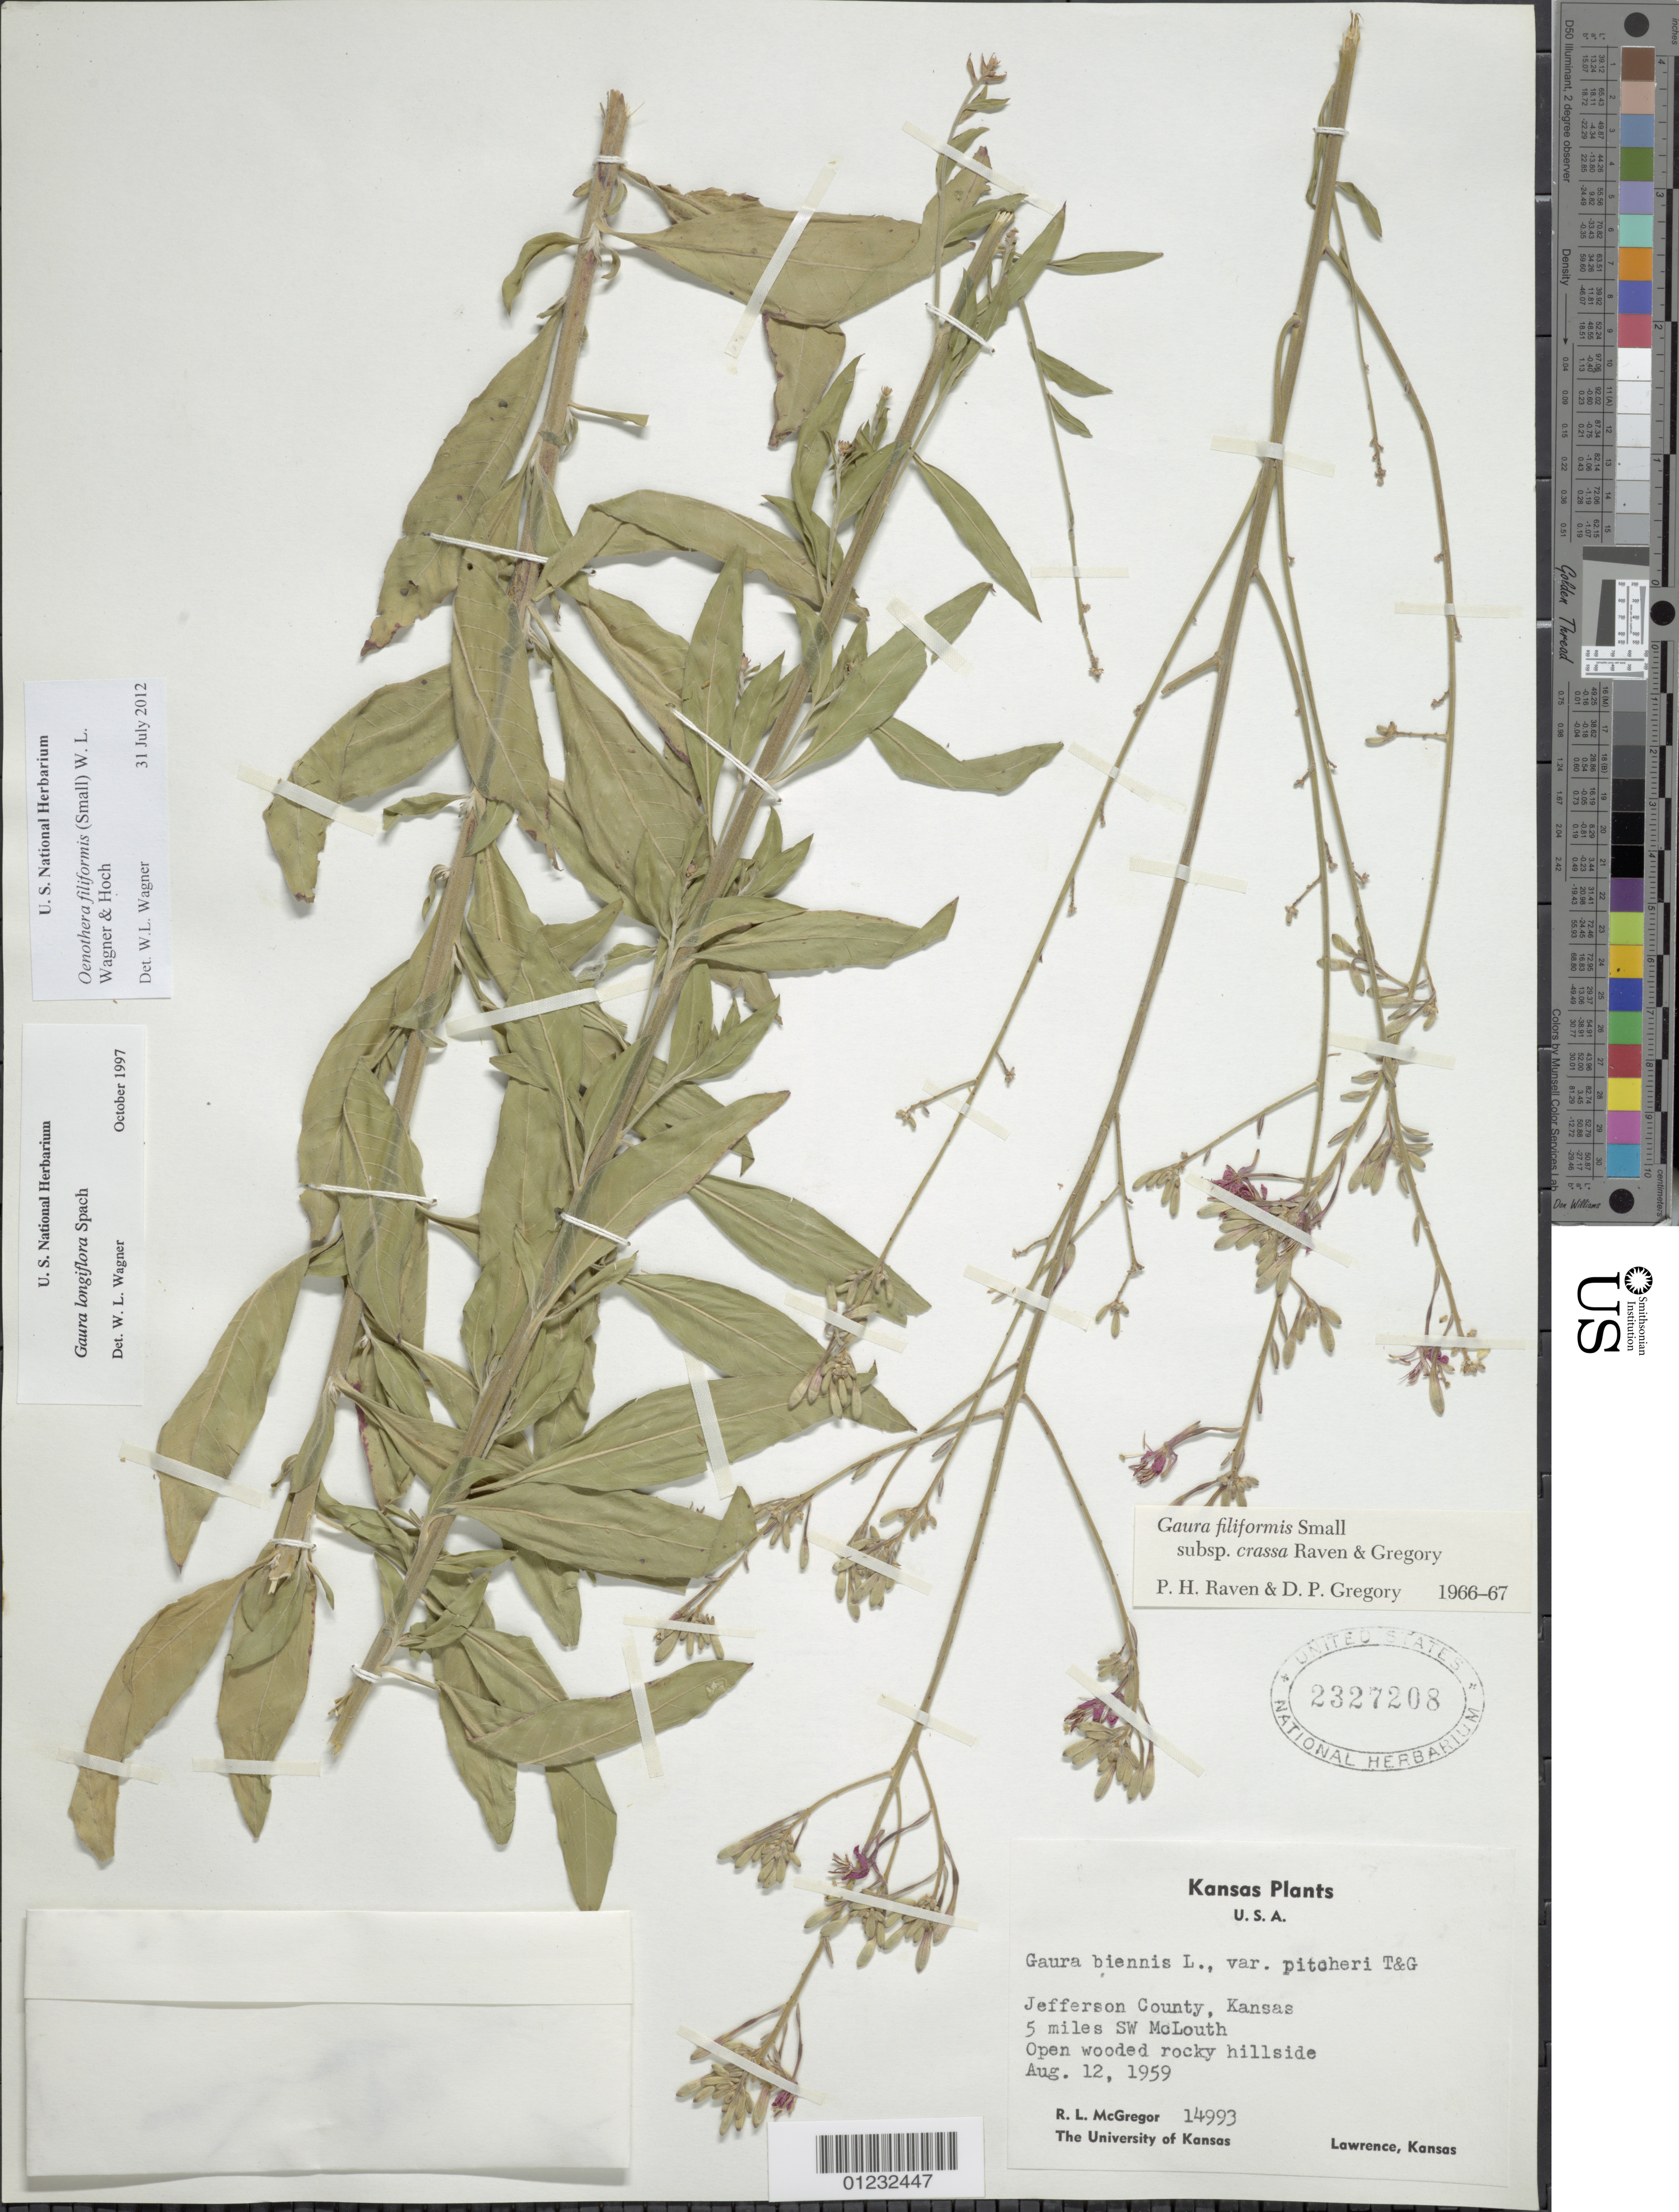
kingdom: Plantae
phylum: Tracheophyta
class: Magnoliopsida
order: Myrtales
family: Onagraceae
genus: Oenothera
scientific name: Oenothera filiformis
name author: (Small) W.L. Wagner & Hoch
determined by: Wagner, W. L., (BOT), Smithsonian Institution - National Museum of Natural History (UNITED STATES)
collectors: R. L. McGregor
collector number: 14993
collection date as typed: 12 Aug 1959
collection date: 1959-08-12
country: United States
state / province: Kansas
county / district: Jefferson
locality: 5 mi SW McLouth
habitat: Open wooded rocky hillside.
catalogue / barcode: US 2327208